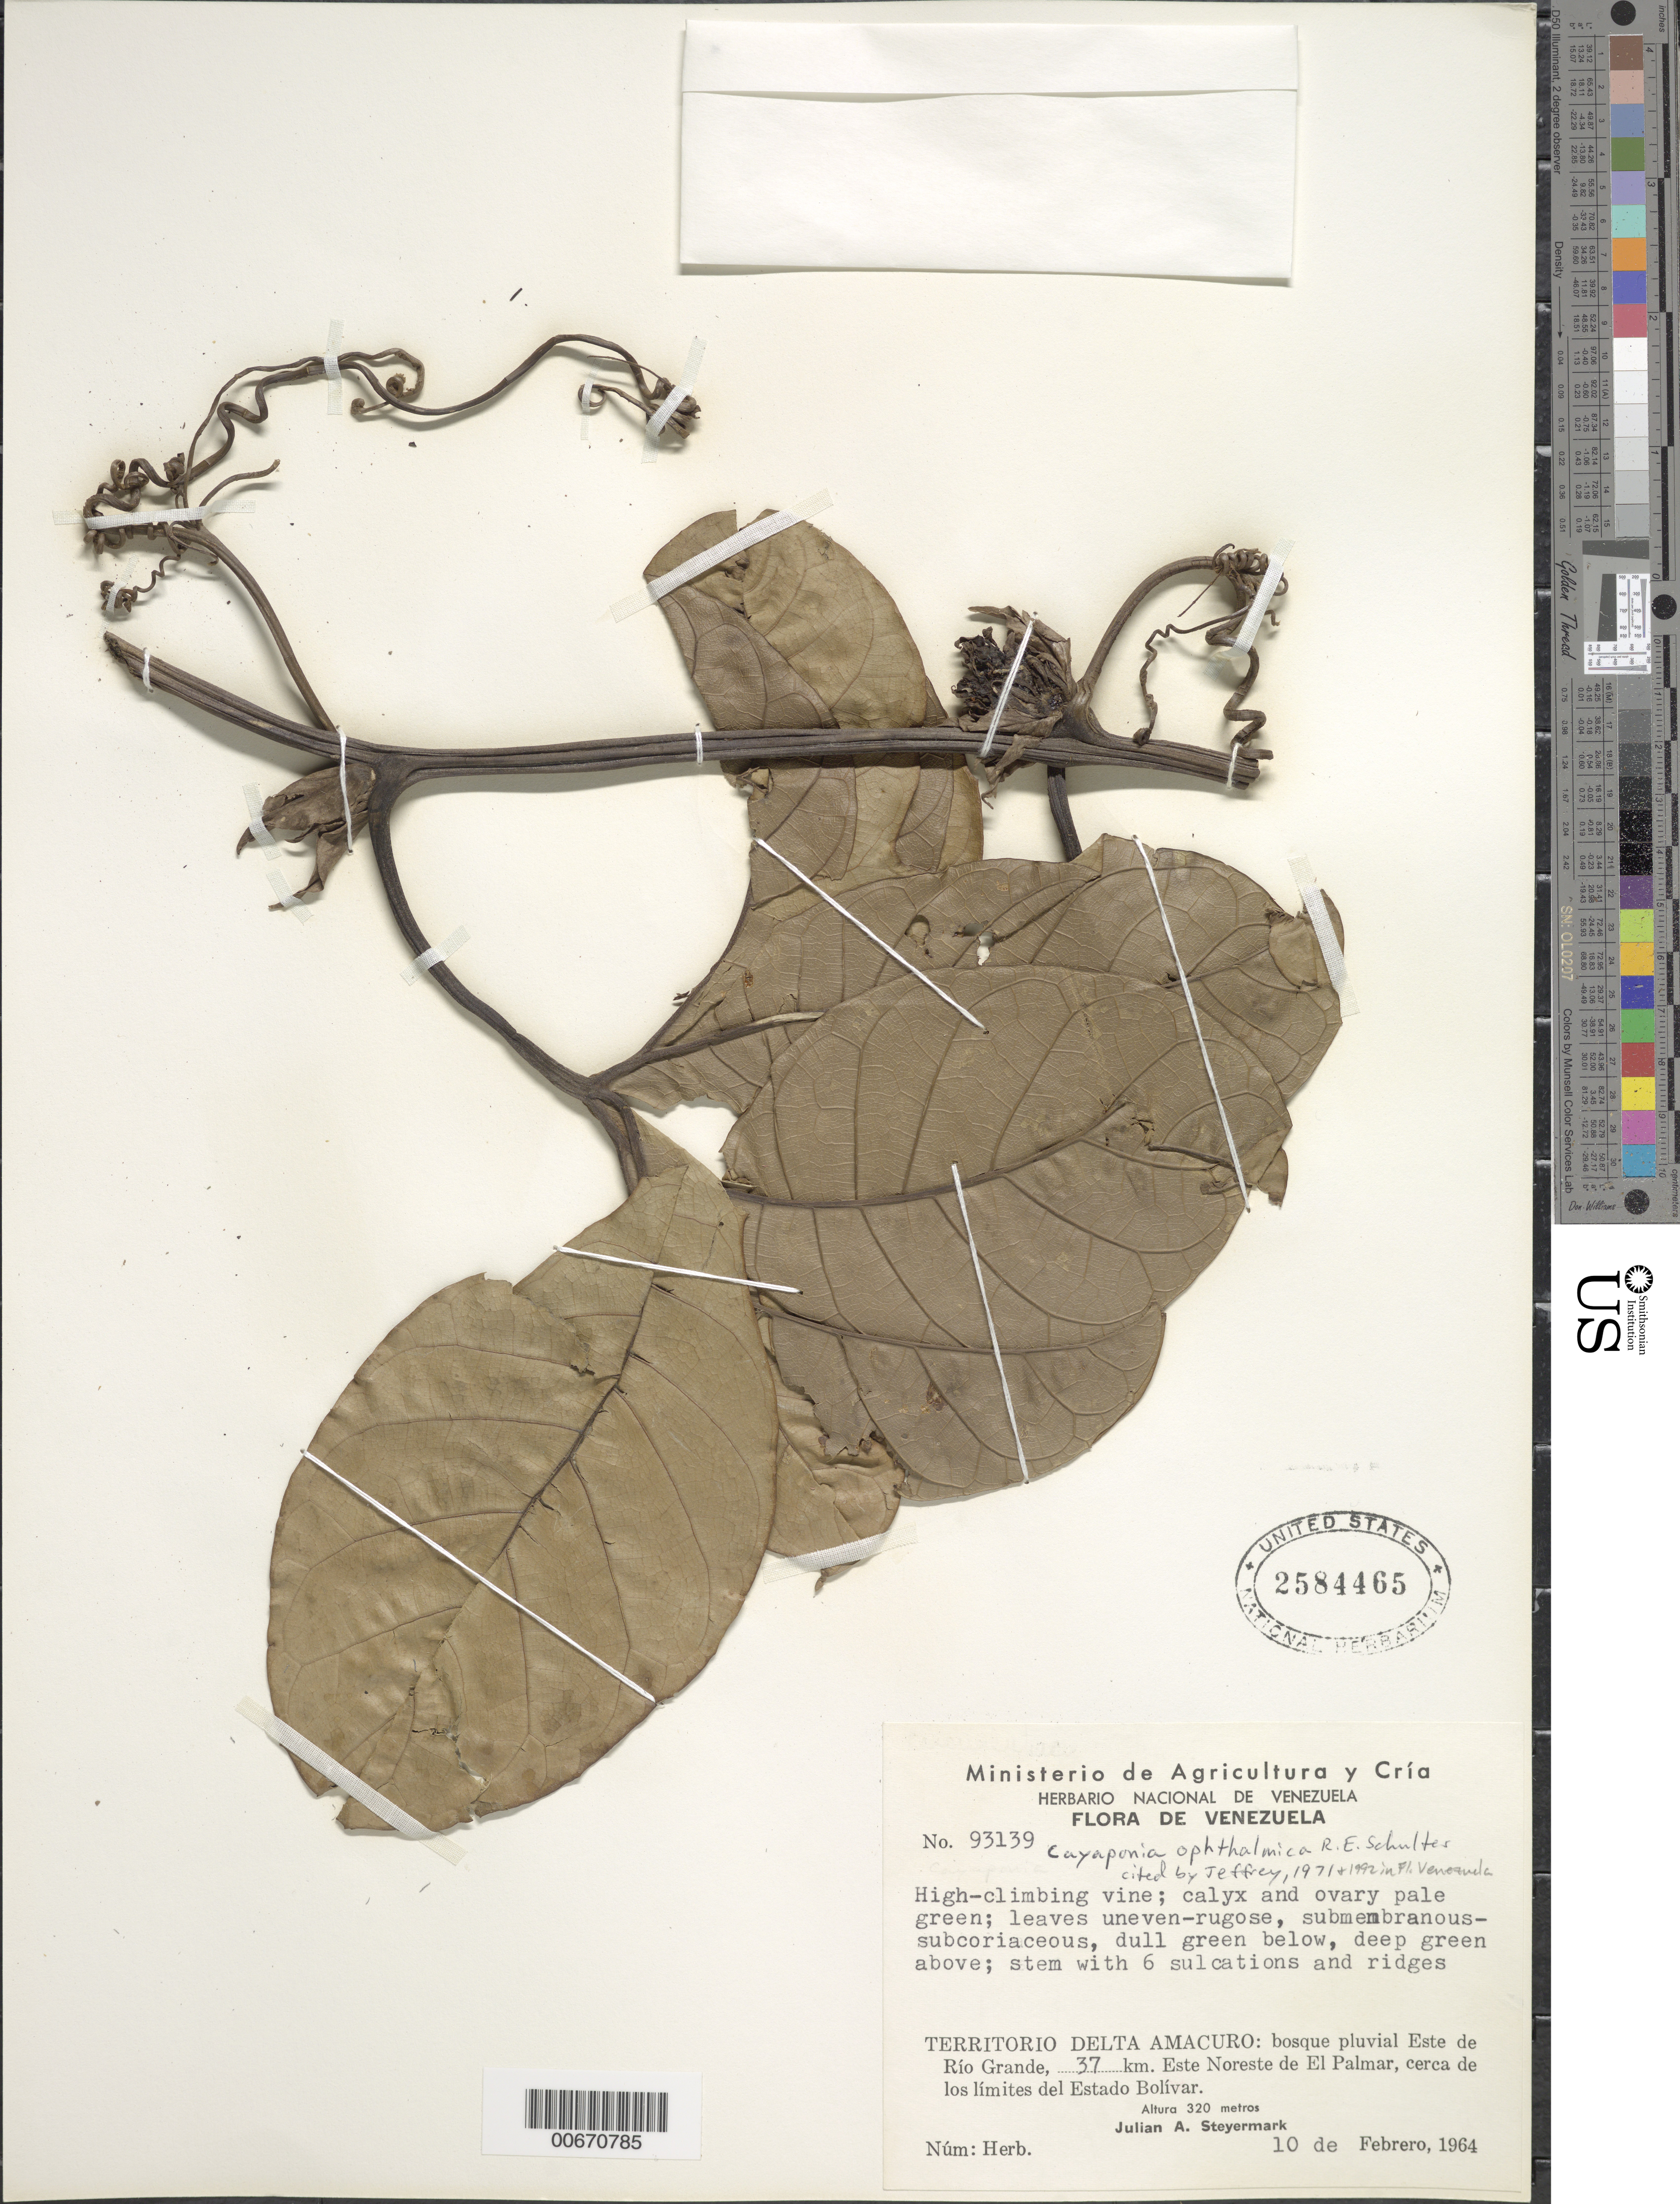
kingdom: Plantae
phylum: Tracheophyta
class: Magnoliopsida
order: Cucurbitales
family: Cucurbitaceae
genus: Cayaponia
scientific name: Cayaponia ophthalmica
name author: R.E. Schult.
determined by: Jeffrey, C.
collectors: J. Steyermark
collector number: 93139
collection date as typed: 10-Feb-64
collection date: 1964-02-10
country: Venezuela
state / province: Delta Amacuro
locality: Este de Río Grande, 33 km ENE de El Palmar, cerca de los limites del Estado Bolívar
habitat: Bosque pluvial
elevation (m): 320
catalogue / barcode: US 2584465